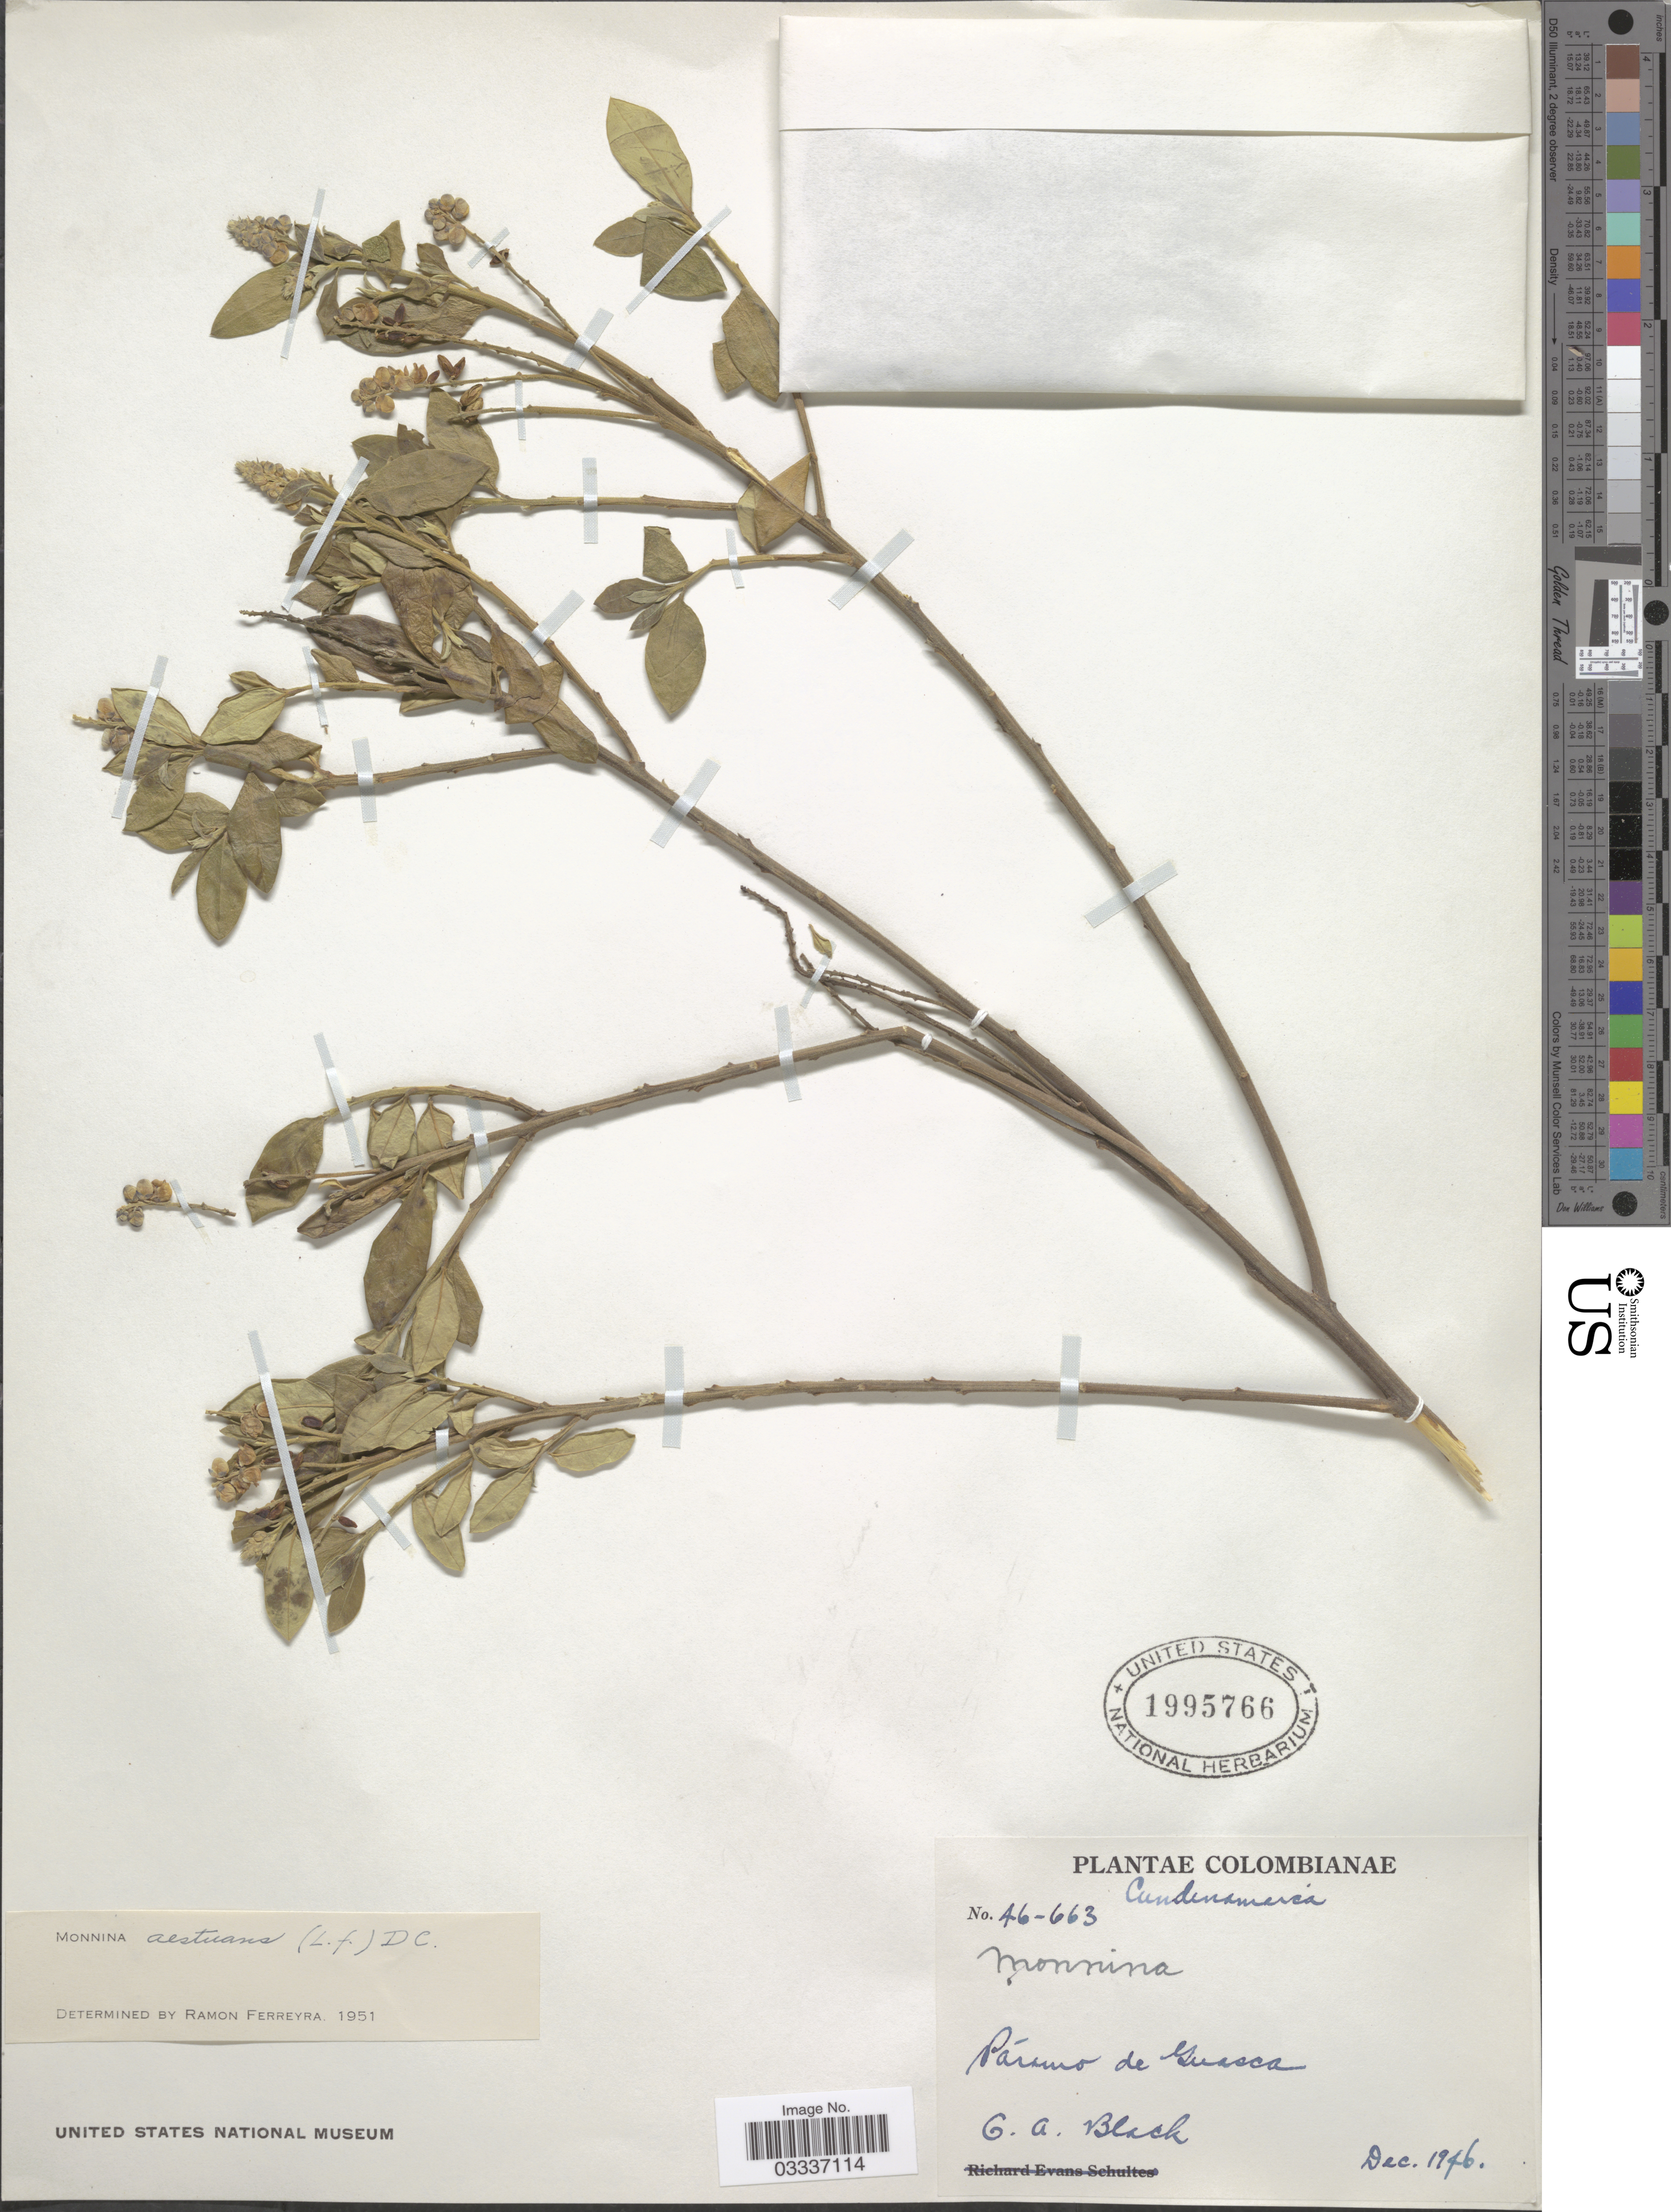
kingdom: Plantae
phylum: Tracheophyta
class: Magnoliopsida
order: Fabales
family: Polygalaceae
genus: Monnina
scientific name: Monnina aestuans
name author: (L. f.) DC.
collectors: G. A. Black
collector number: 46-663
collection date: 1946-12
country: Colombia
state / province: Cundinamarca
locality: Páramo de Guasca.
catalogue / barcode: US 1995766